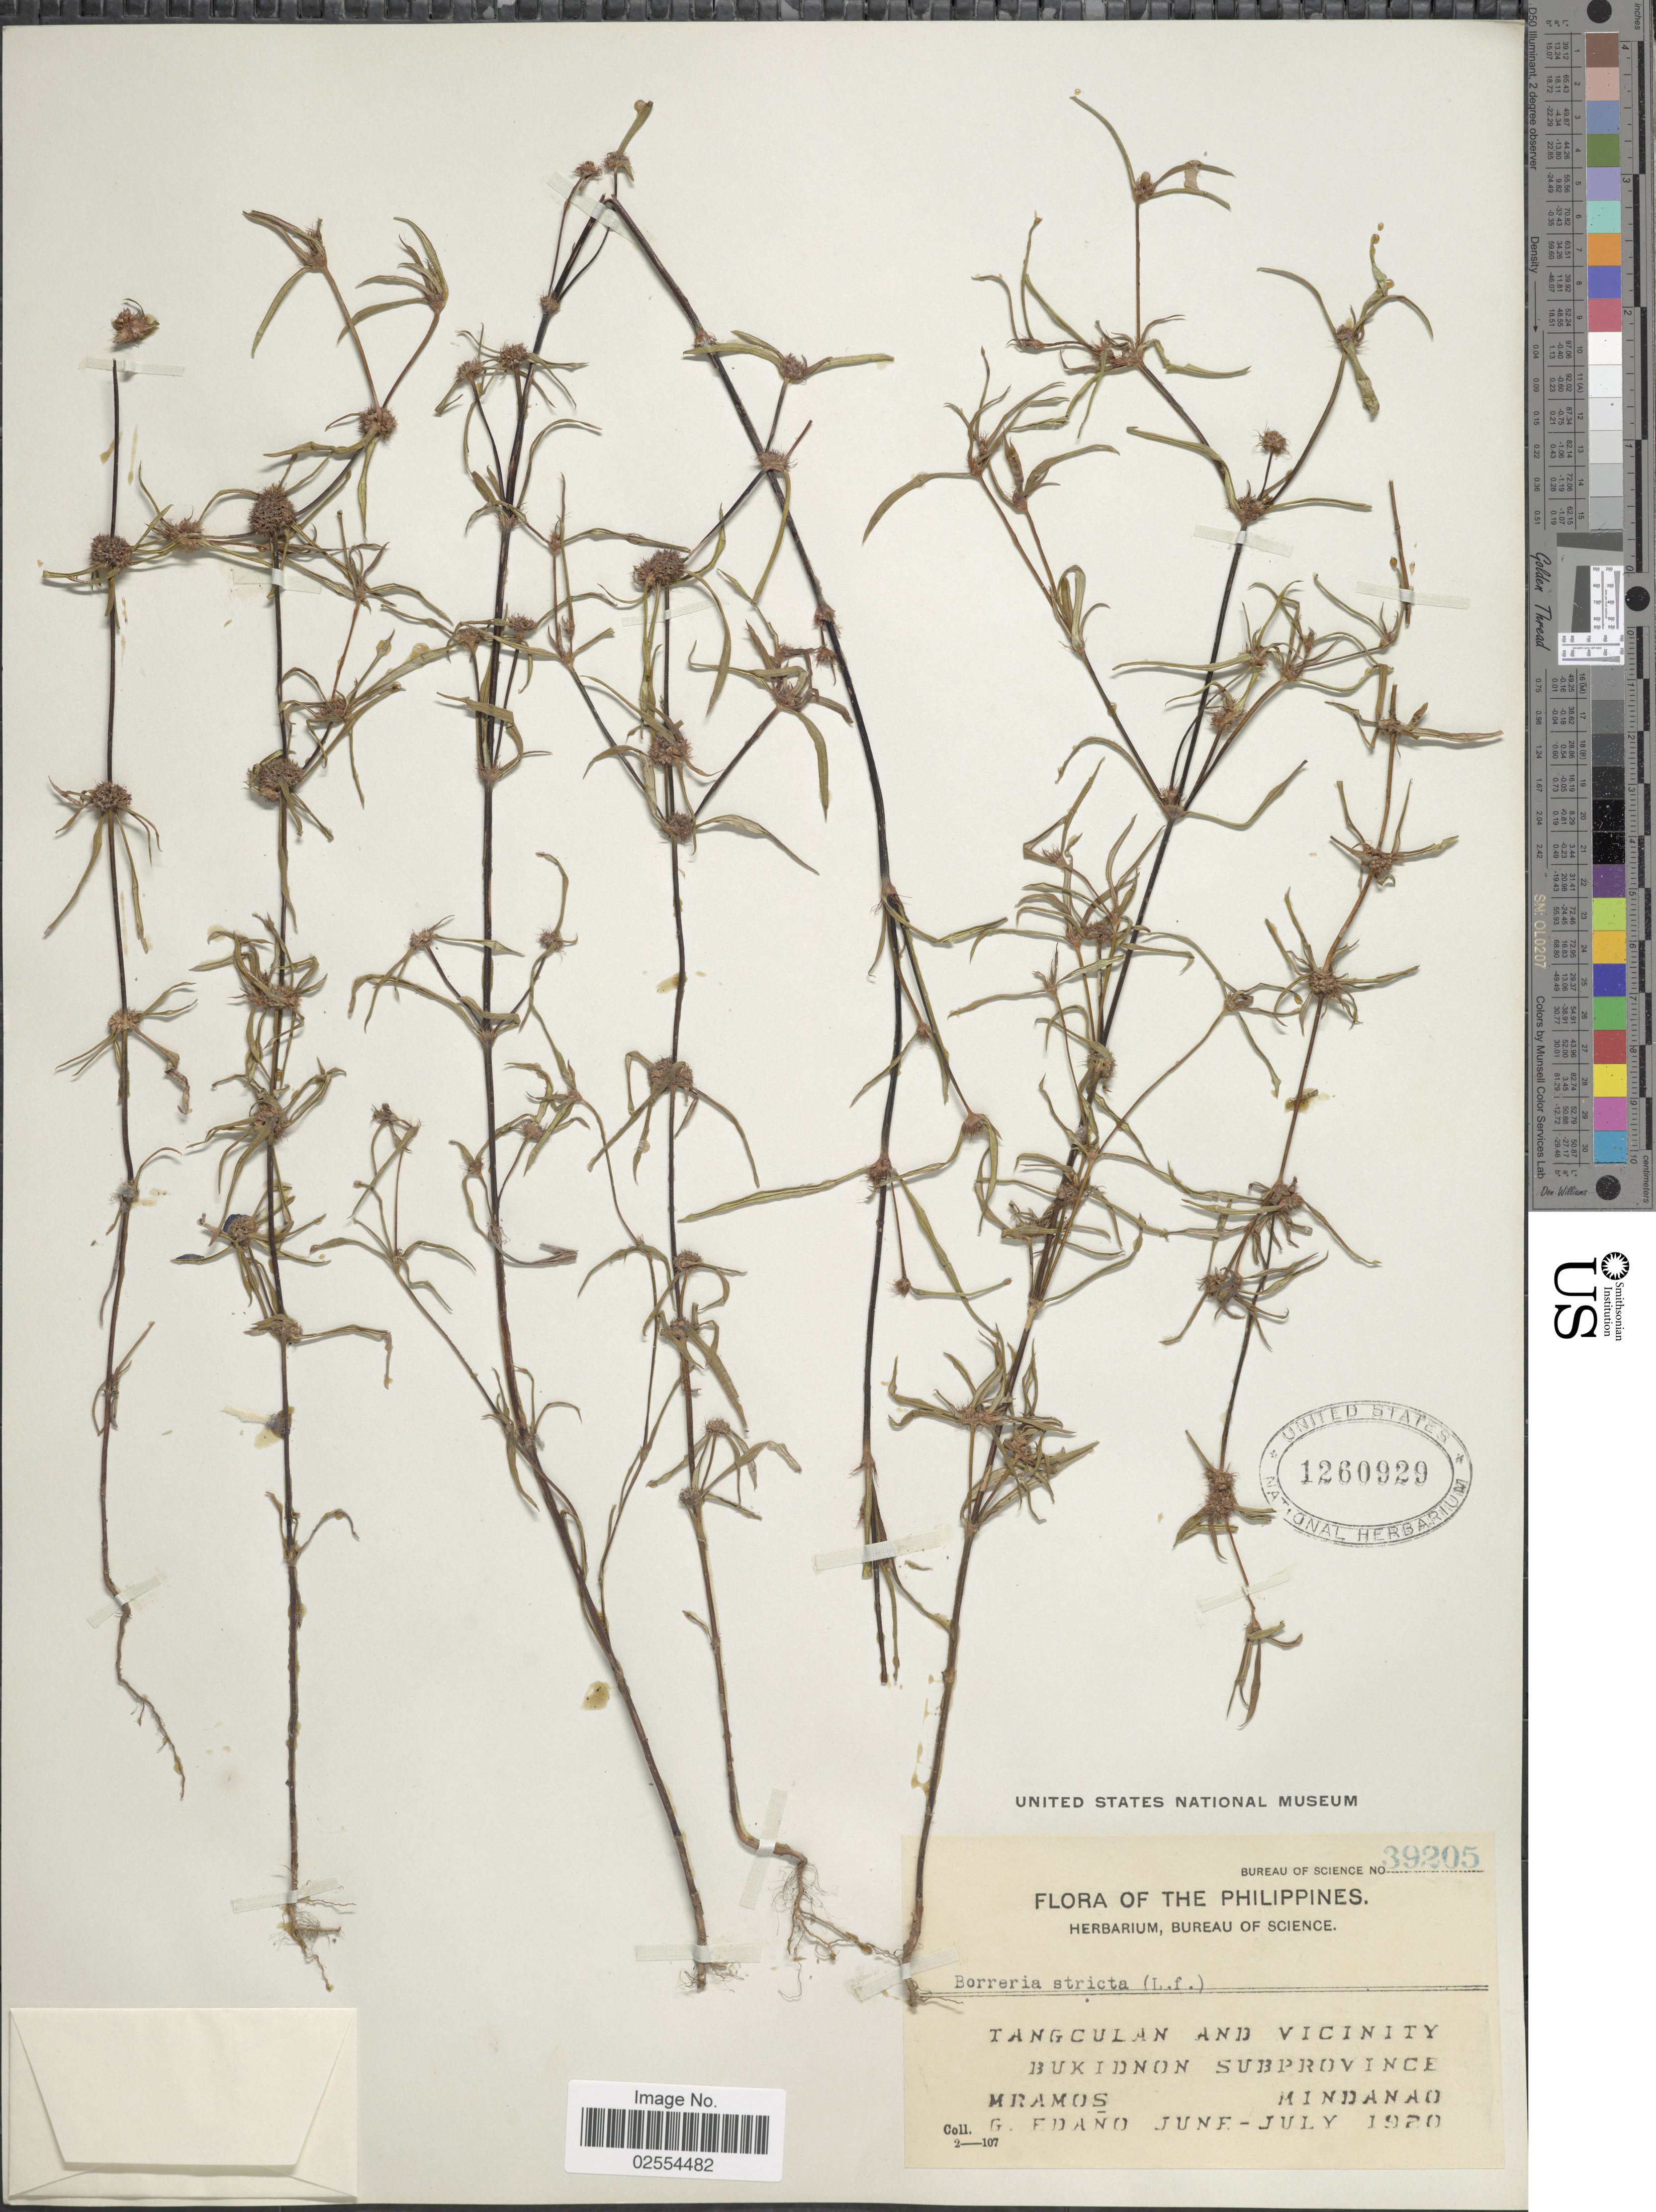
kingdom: Plantae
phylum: Tracheophyta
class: Magnoliopsida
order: Gentianales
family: Rubiaceae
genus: Spermacoce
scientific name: Spermacoce stricta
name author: L. f.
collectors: M. Ramos & G. Edaño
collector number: Bureau of Science 39205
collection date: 1920-06/1920-07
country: Philippines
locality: Tangculan and Vicinity Bukidnon Subprovince Mindanao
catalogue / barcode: US 1260929